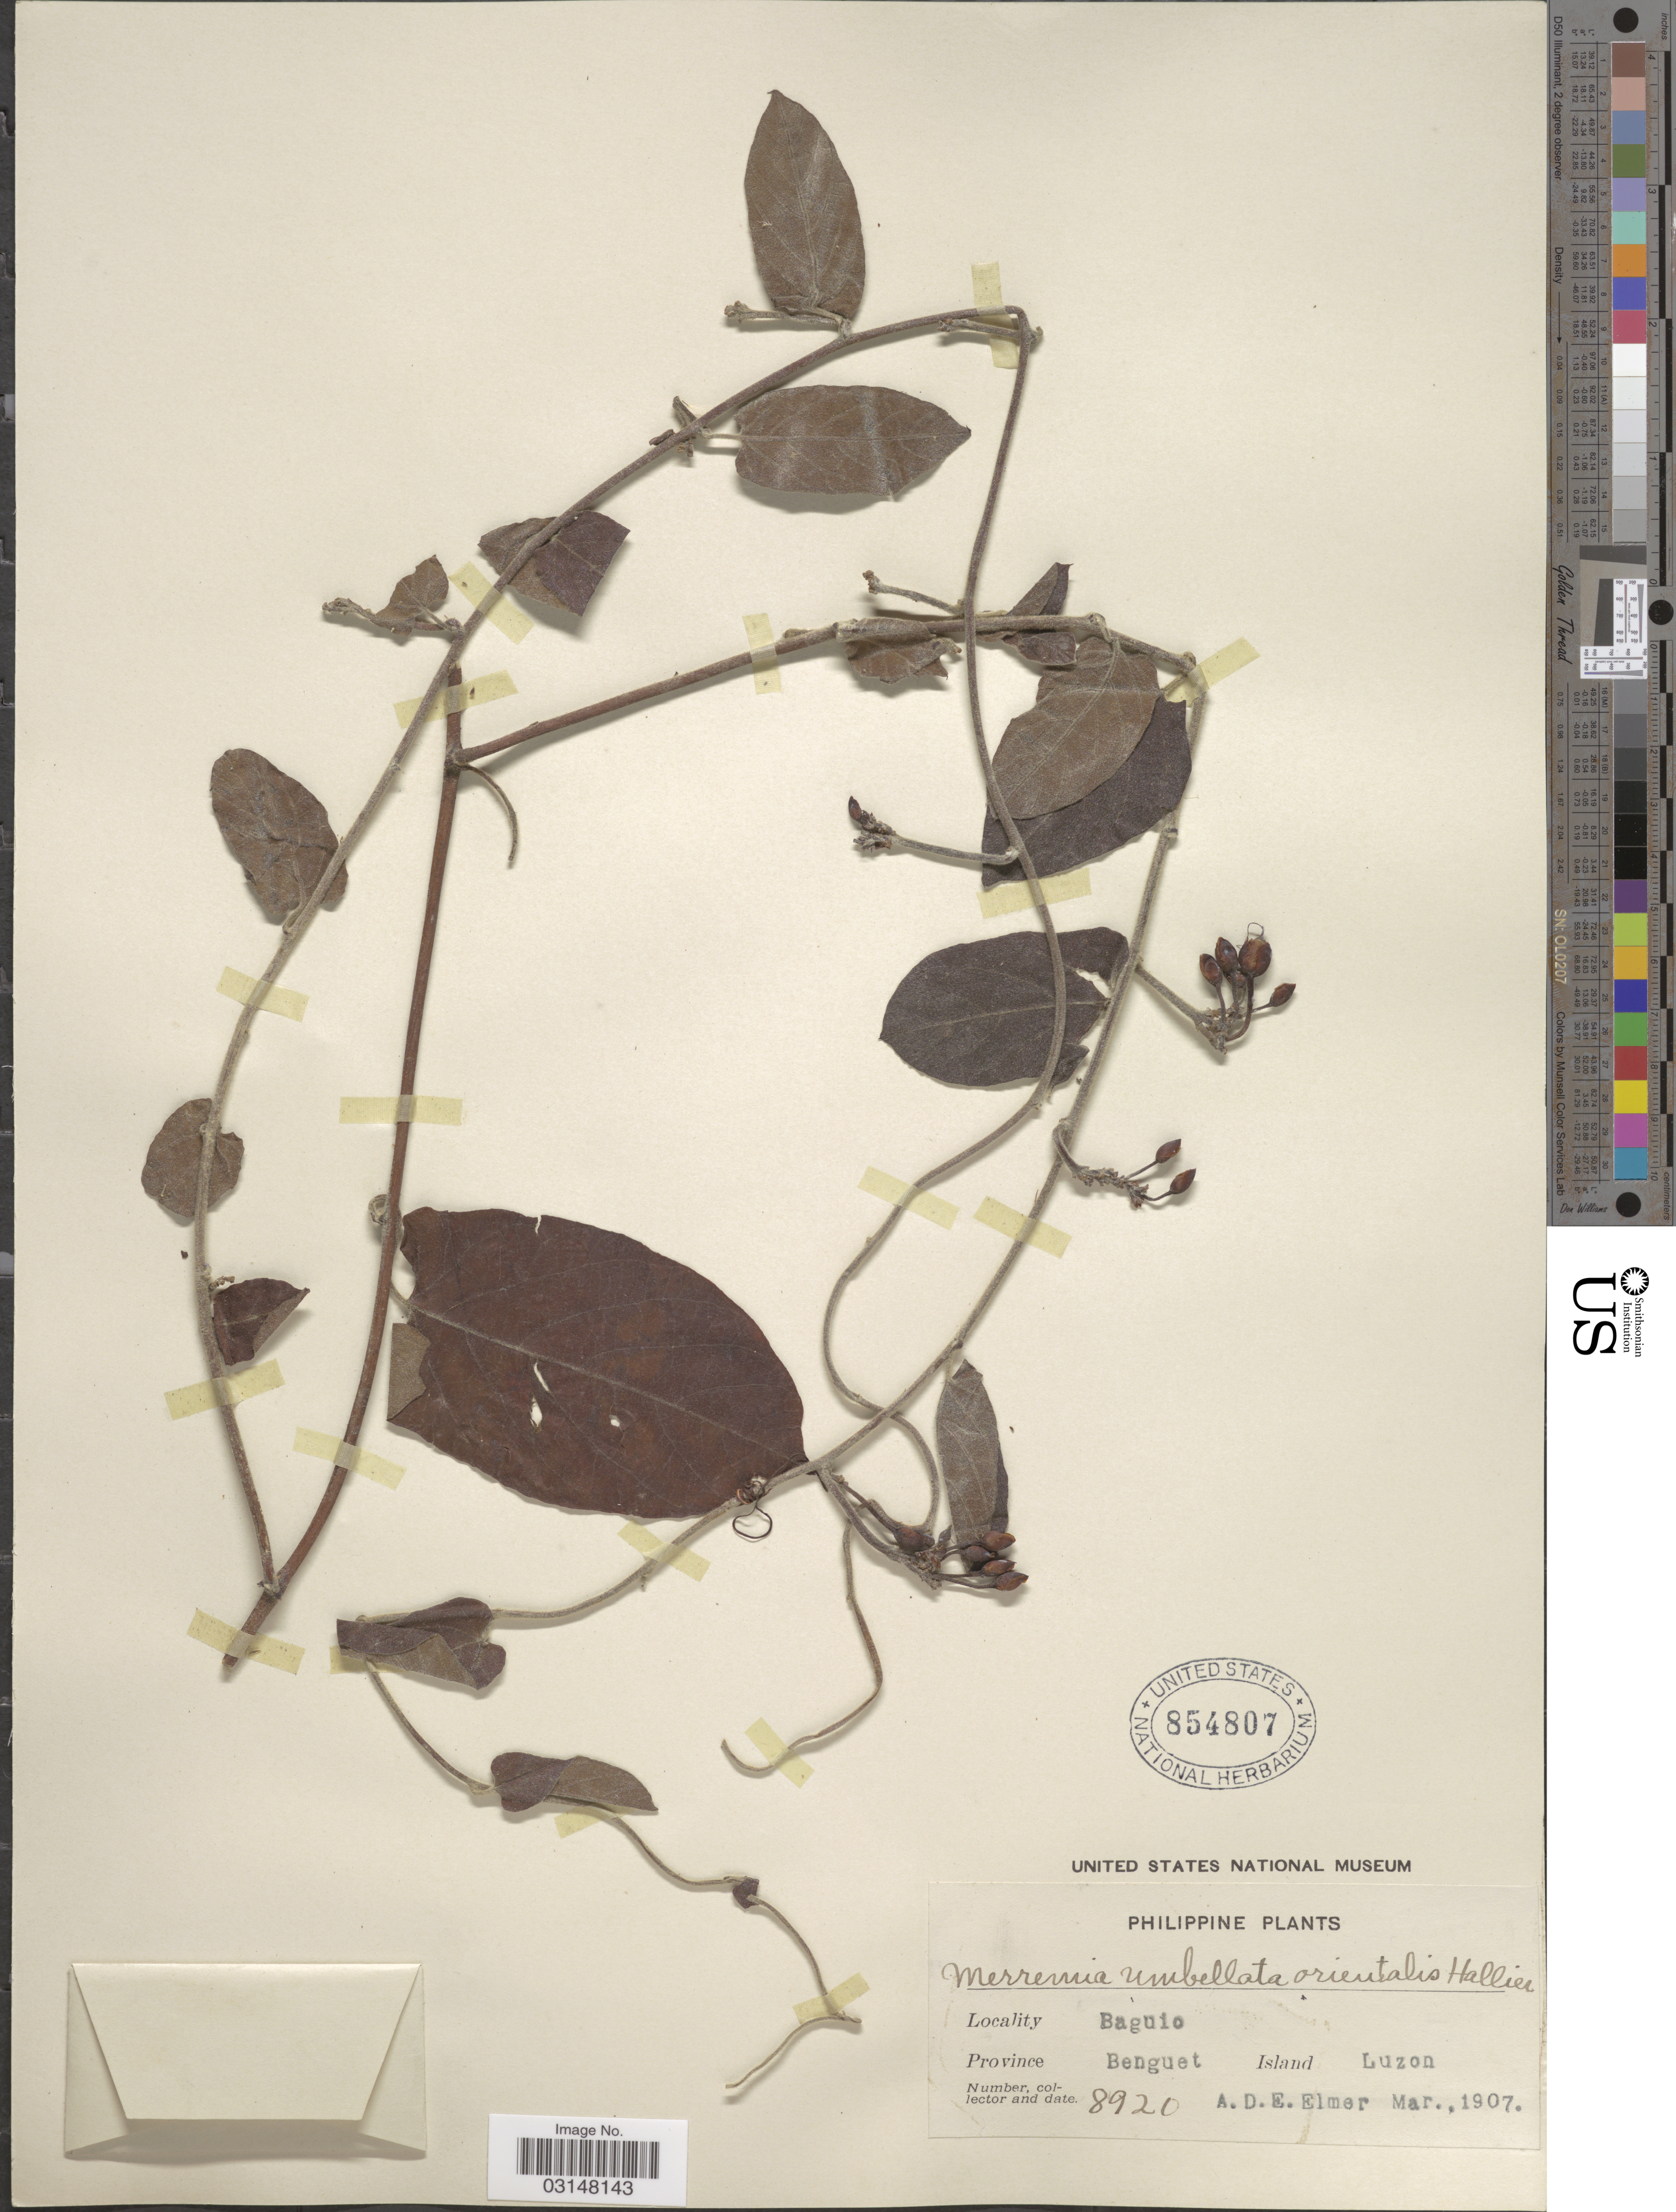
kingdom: Plantae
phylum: Tracheophyta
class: Magnoliopsida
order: Solanales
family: Convolvulaceae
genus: Camonea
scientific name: Camonea pilosa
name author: (Houtt.) A. R. Simões & Staples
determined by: Strong, Mark T., (BOT), Smithsonian Institution - National Museum of Natural History (UNITED STATES)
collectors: A. D. E. Elmer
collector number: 8920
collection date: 1907-03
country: Philippines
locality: Baguio, Province Benguet, Island Luzon.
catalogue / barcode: US 854807